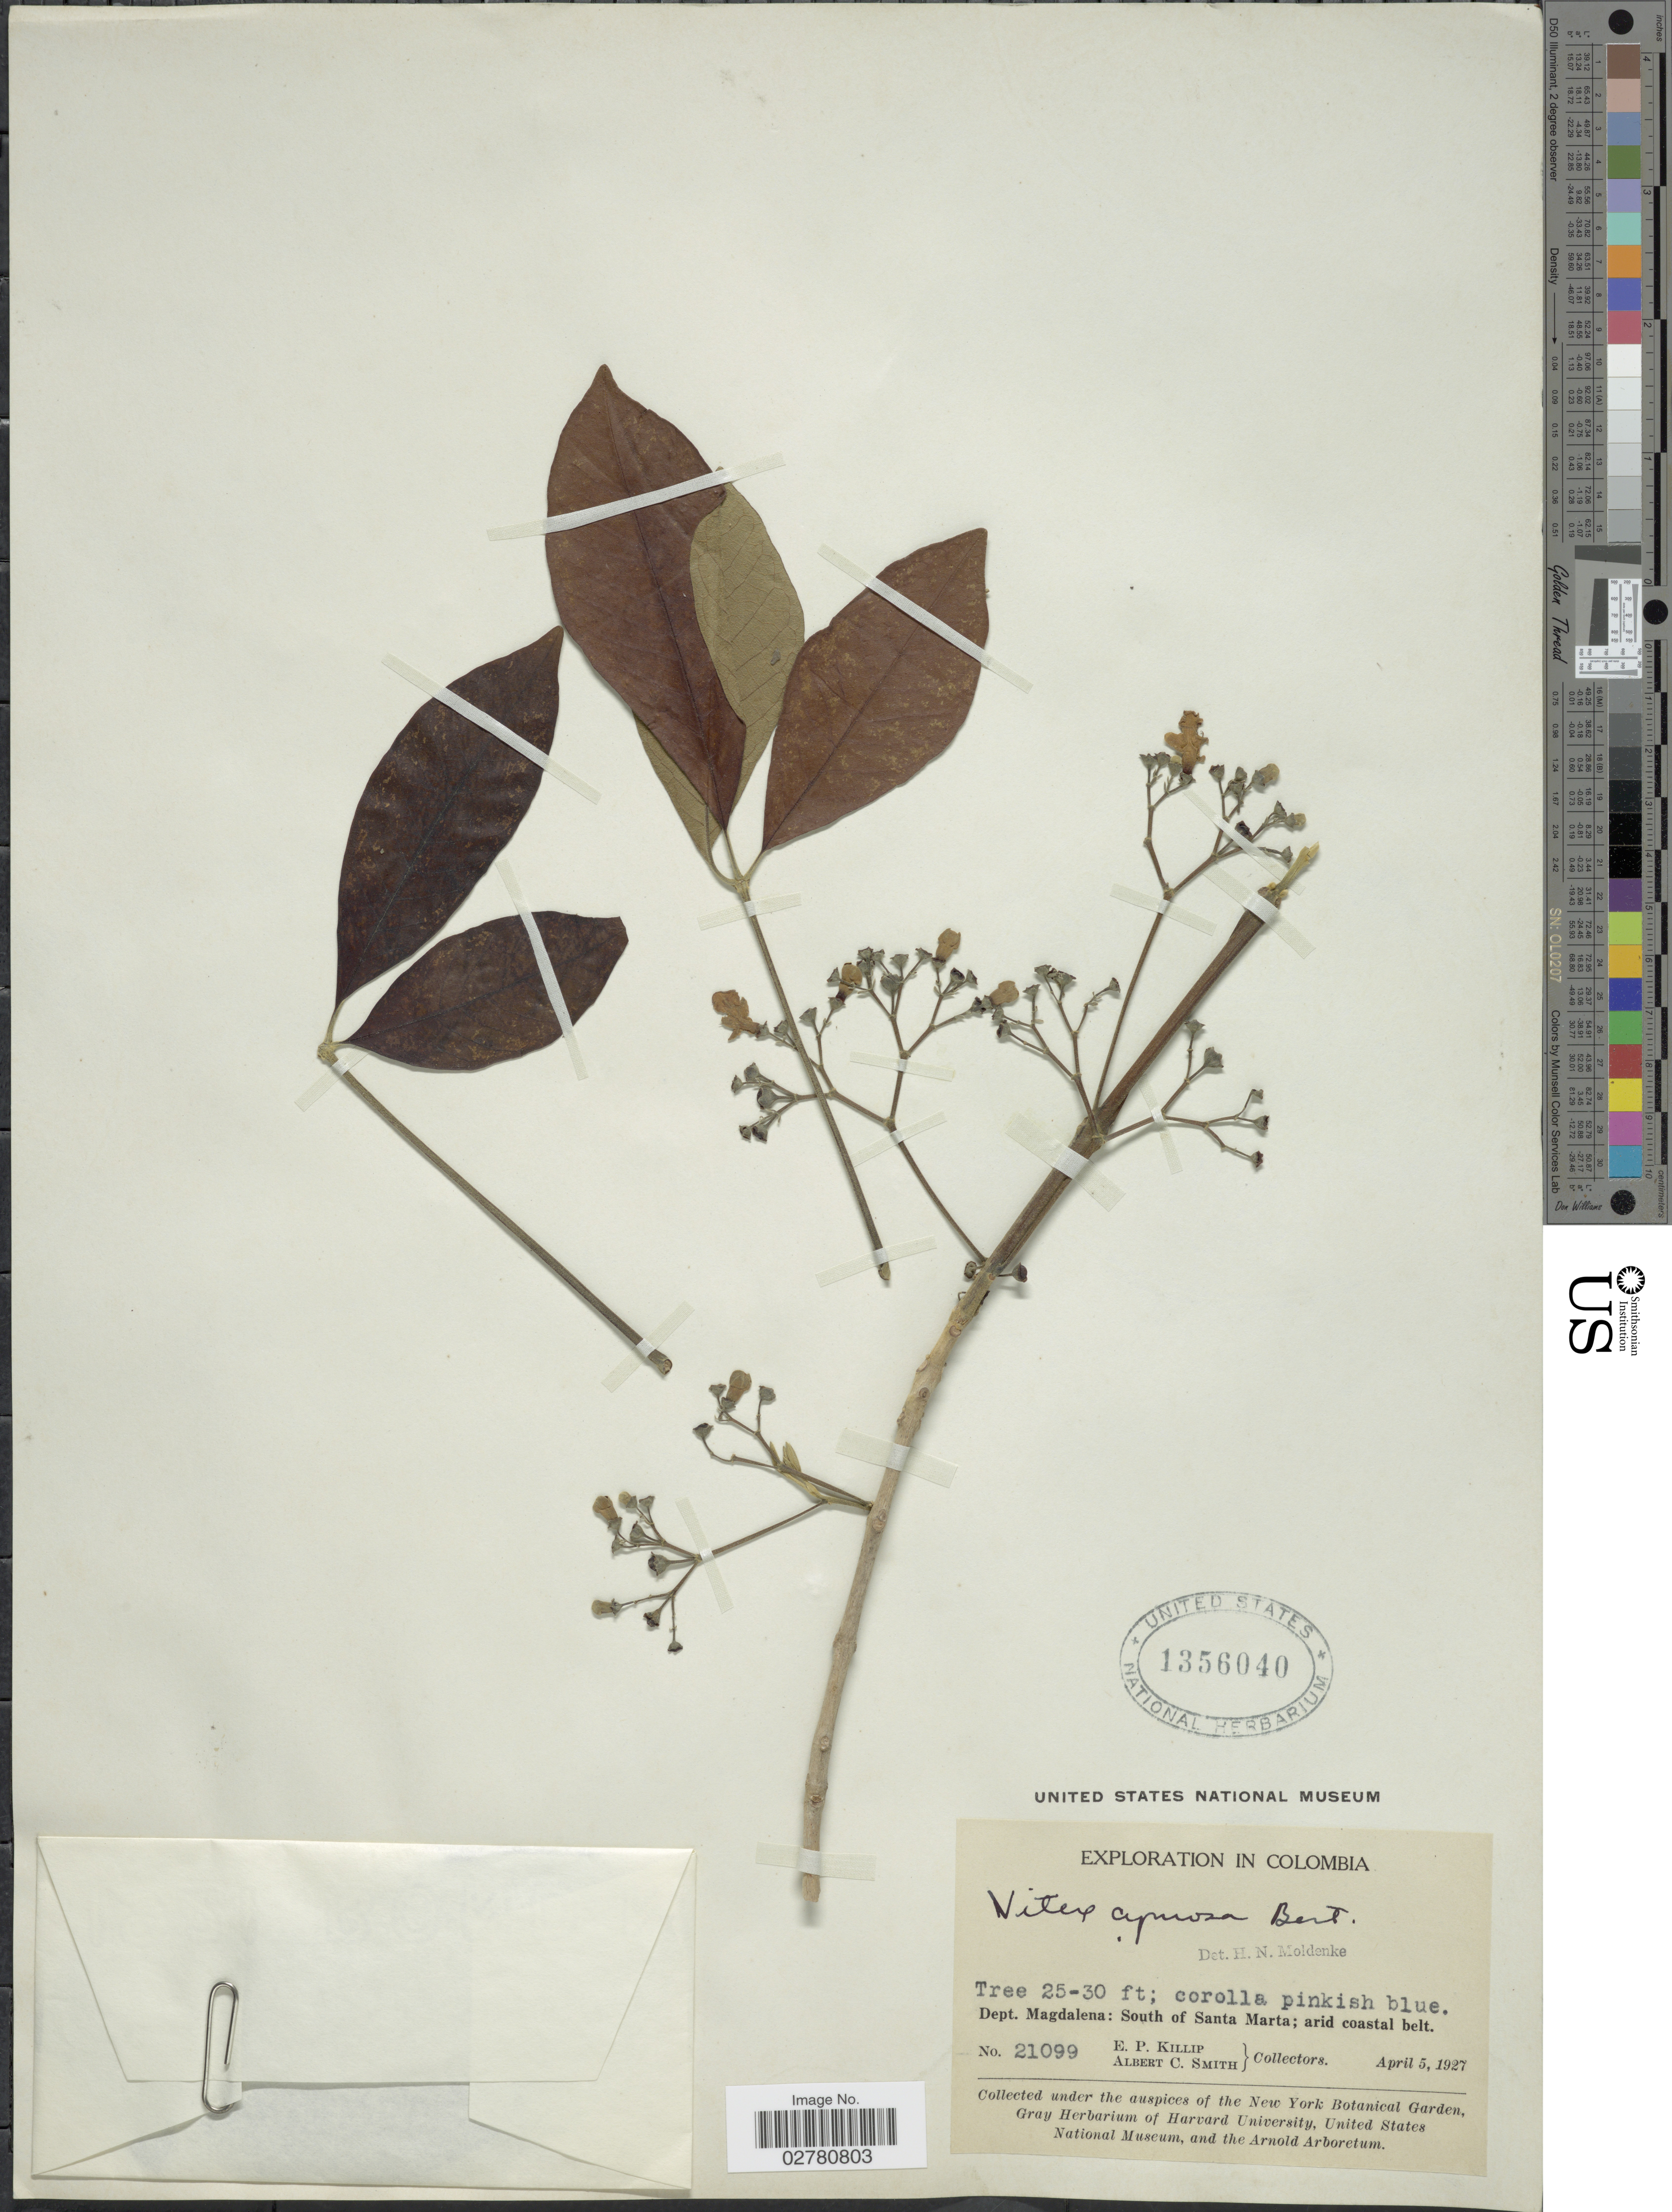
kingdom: Plantae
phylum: Tracheophyta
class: Magnoliopsida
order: Lamiales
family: Lamiaceae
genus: Vitex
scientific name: Vitex cymosa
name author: Bertero ex Spreng.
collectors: E. P. Killip & A. C. Smith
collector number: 21099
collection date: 1927-04-05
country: Colombia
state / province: Magdalena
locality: Dept. Magdalena: South of Santa Marta.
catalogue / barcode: US 1356040